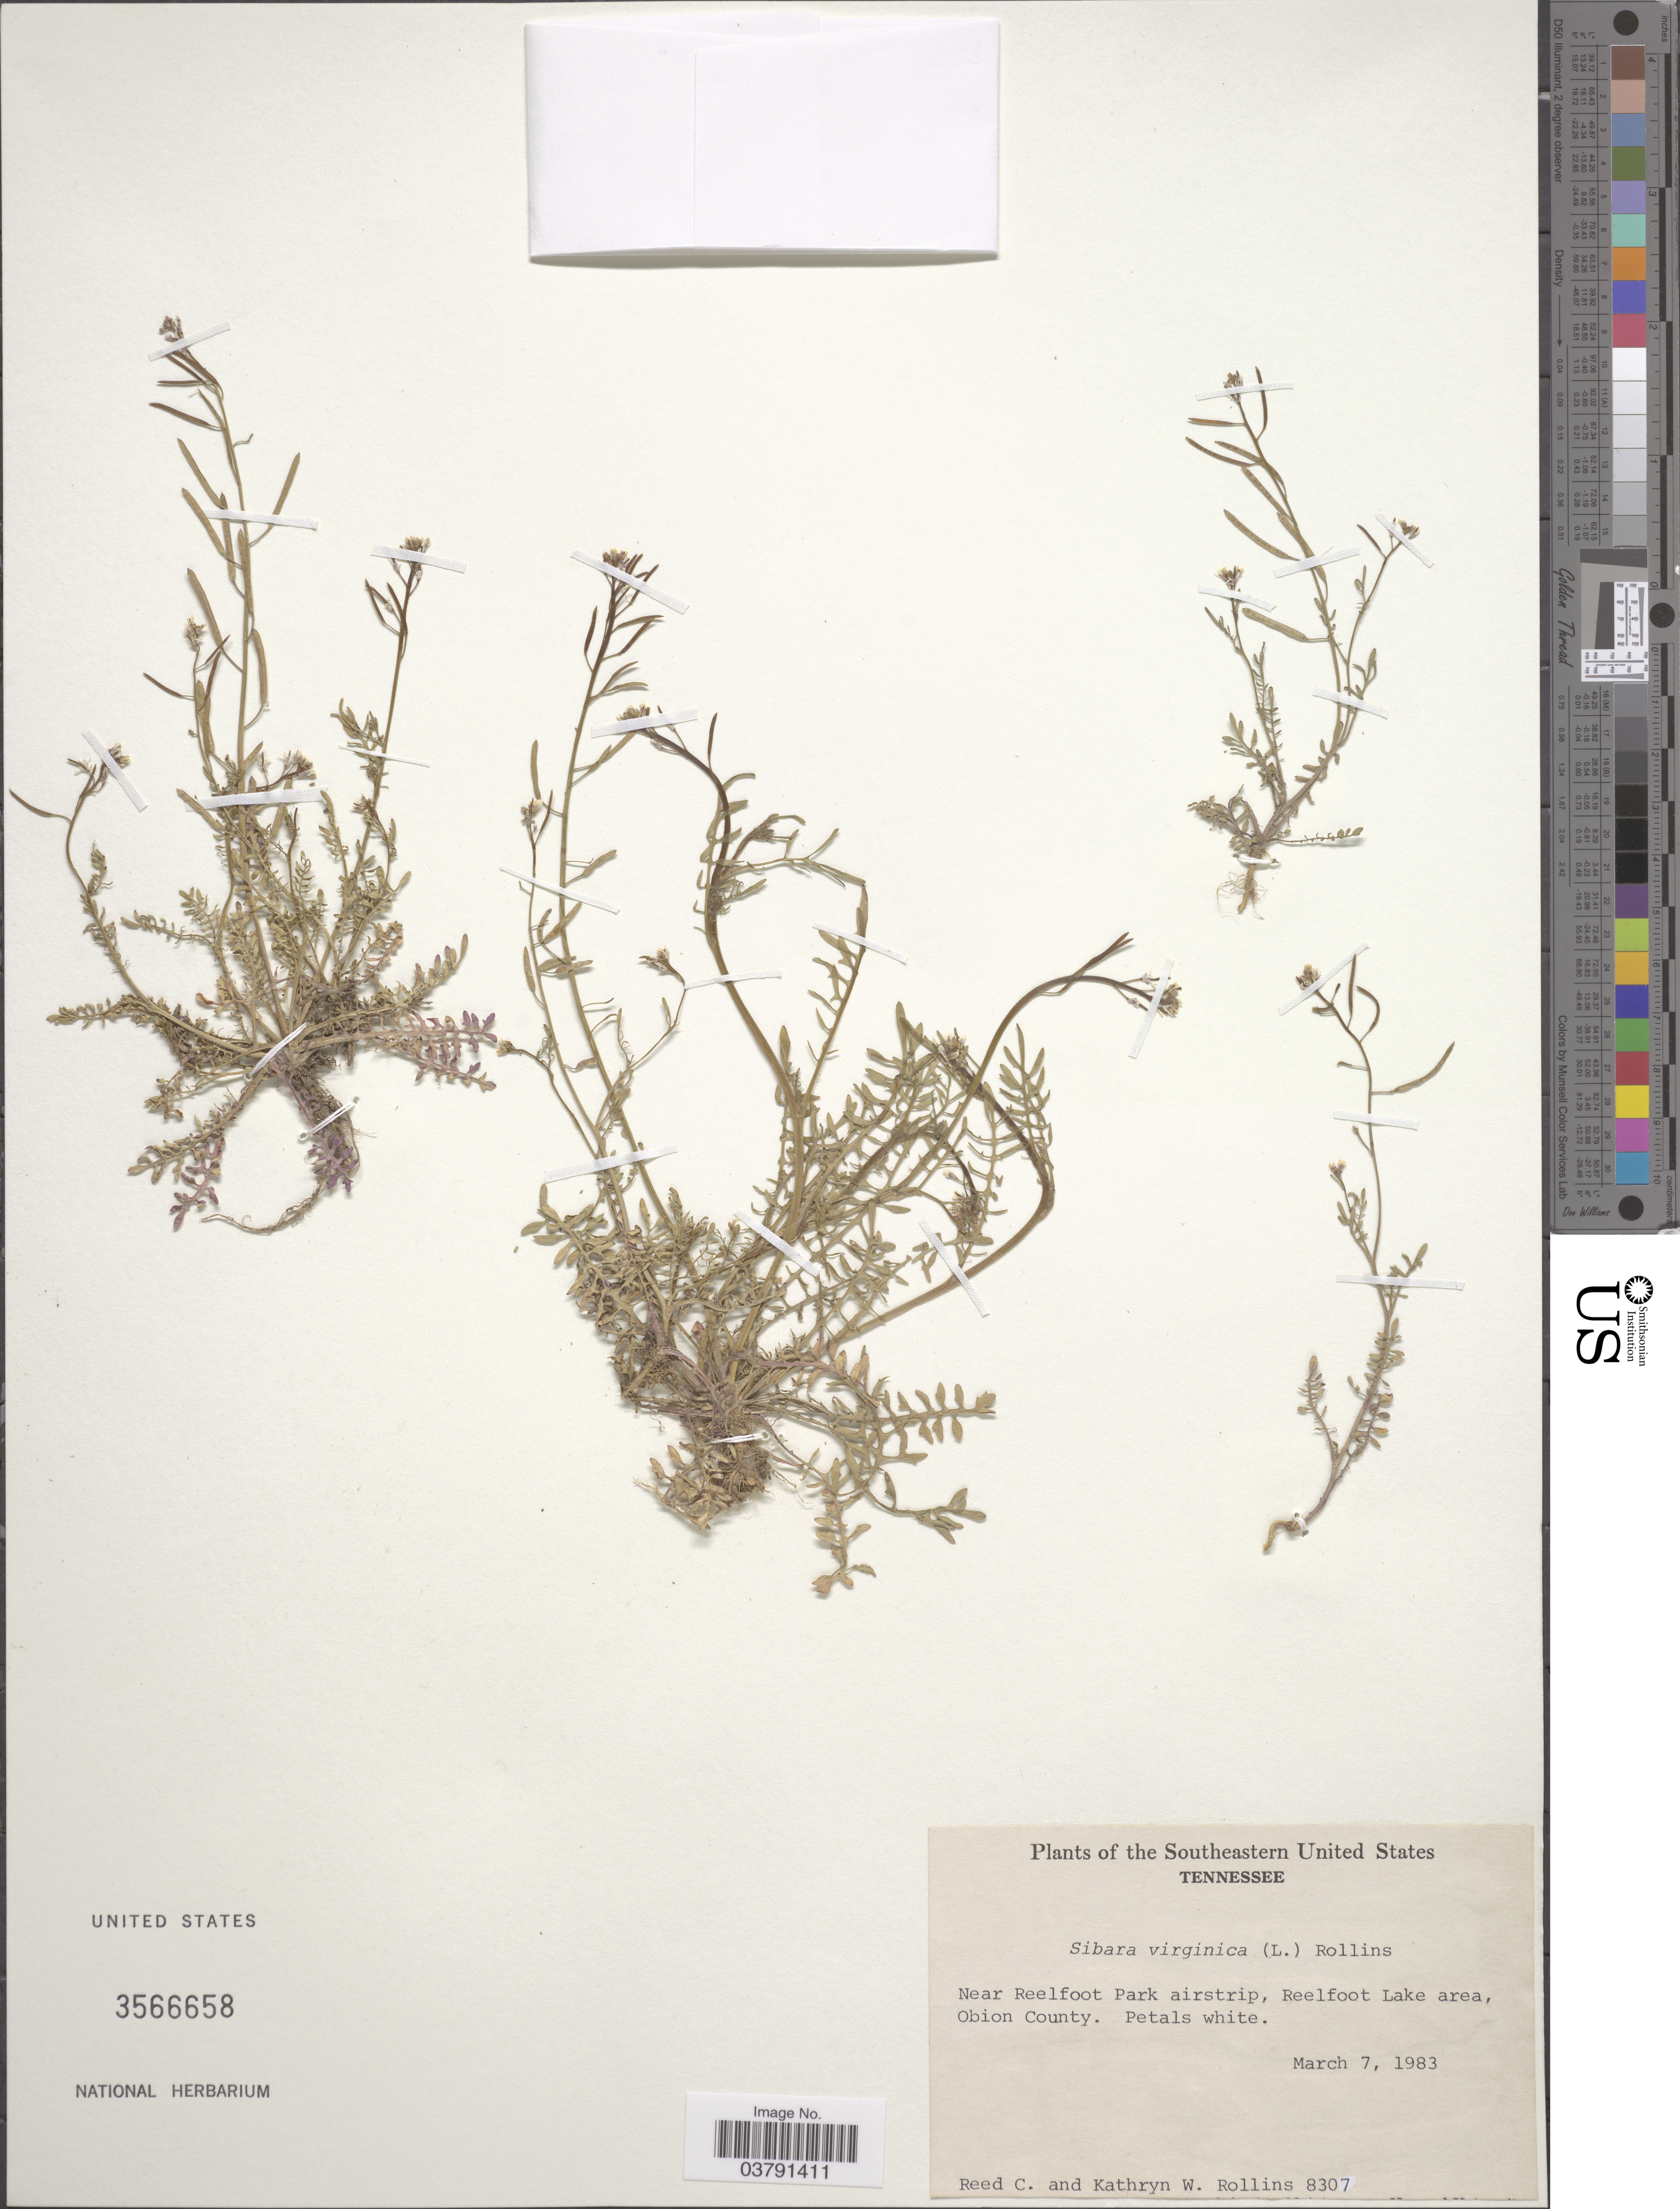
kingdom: Plantae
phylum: Tracheophyta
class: Magnoliopsida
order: Brassicales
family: Brassicaceae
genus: Planodes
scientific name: Planodes virginicum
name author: (L.) Greene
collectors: R. C. Rollins & K. W. Rollins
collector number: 8307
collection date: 1983-03-07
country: United States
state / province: Tennessee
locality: The Southeastern United States. Near Reelfoot Park airstrip, Reelfoot Lake area, Obion County.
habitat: lake area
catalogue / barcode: US 3566658